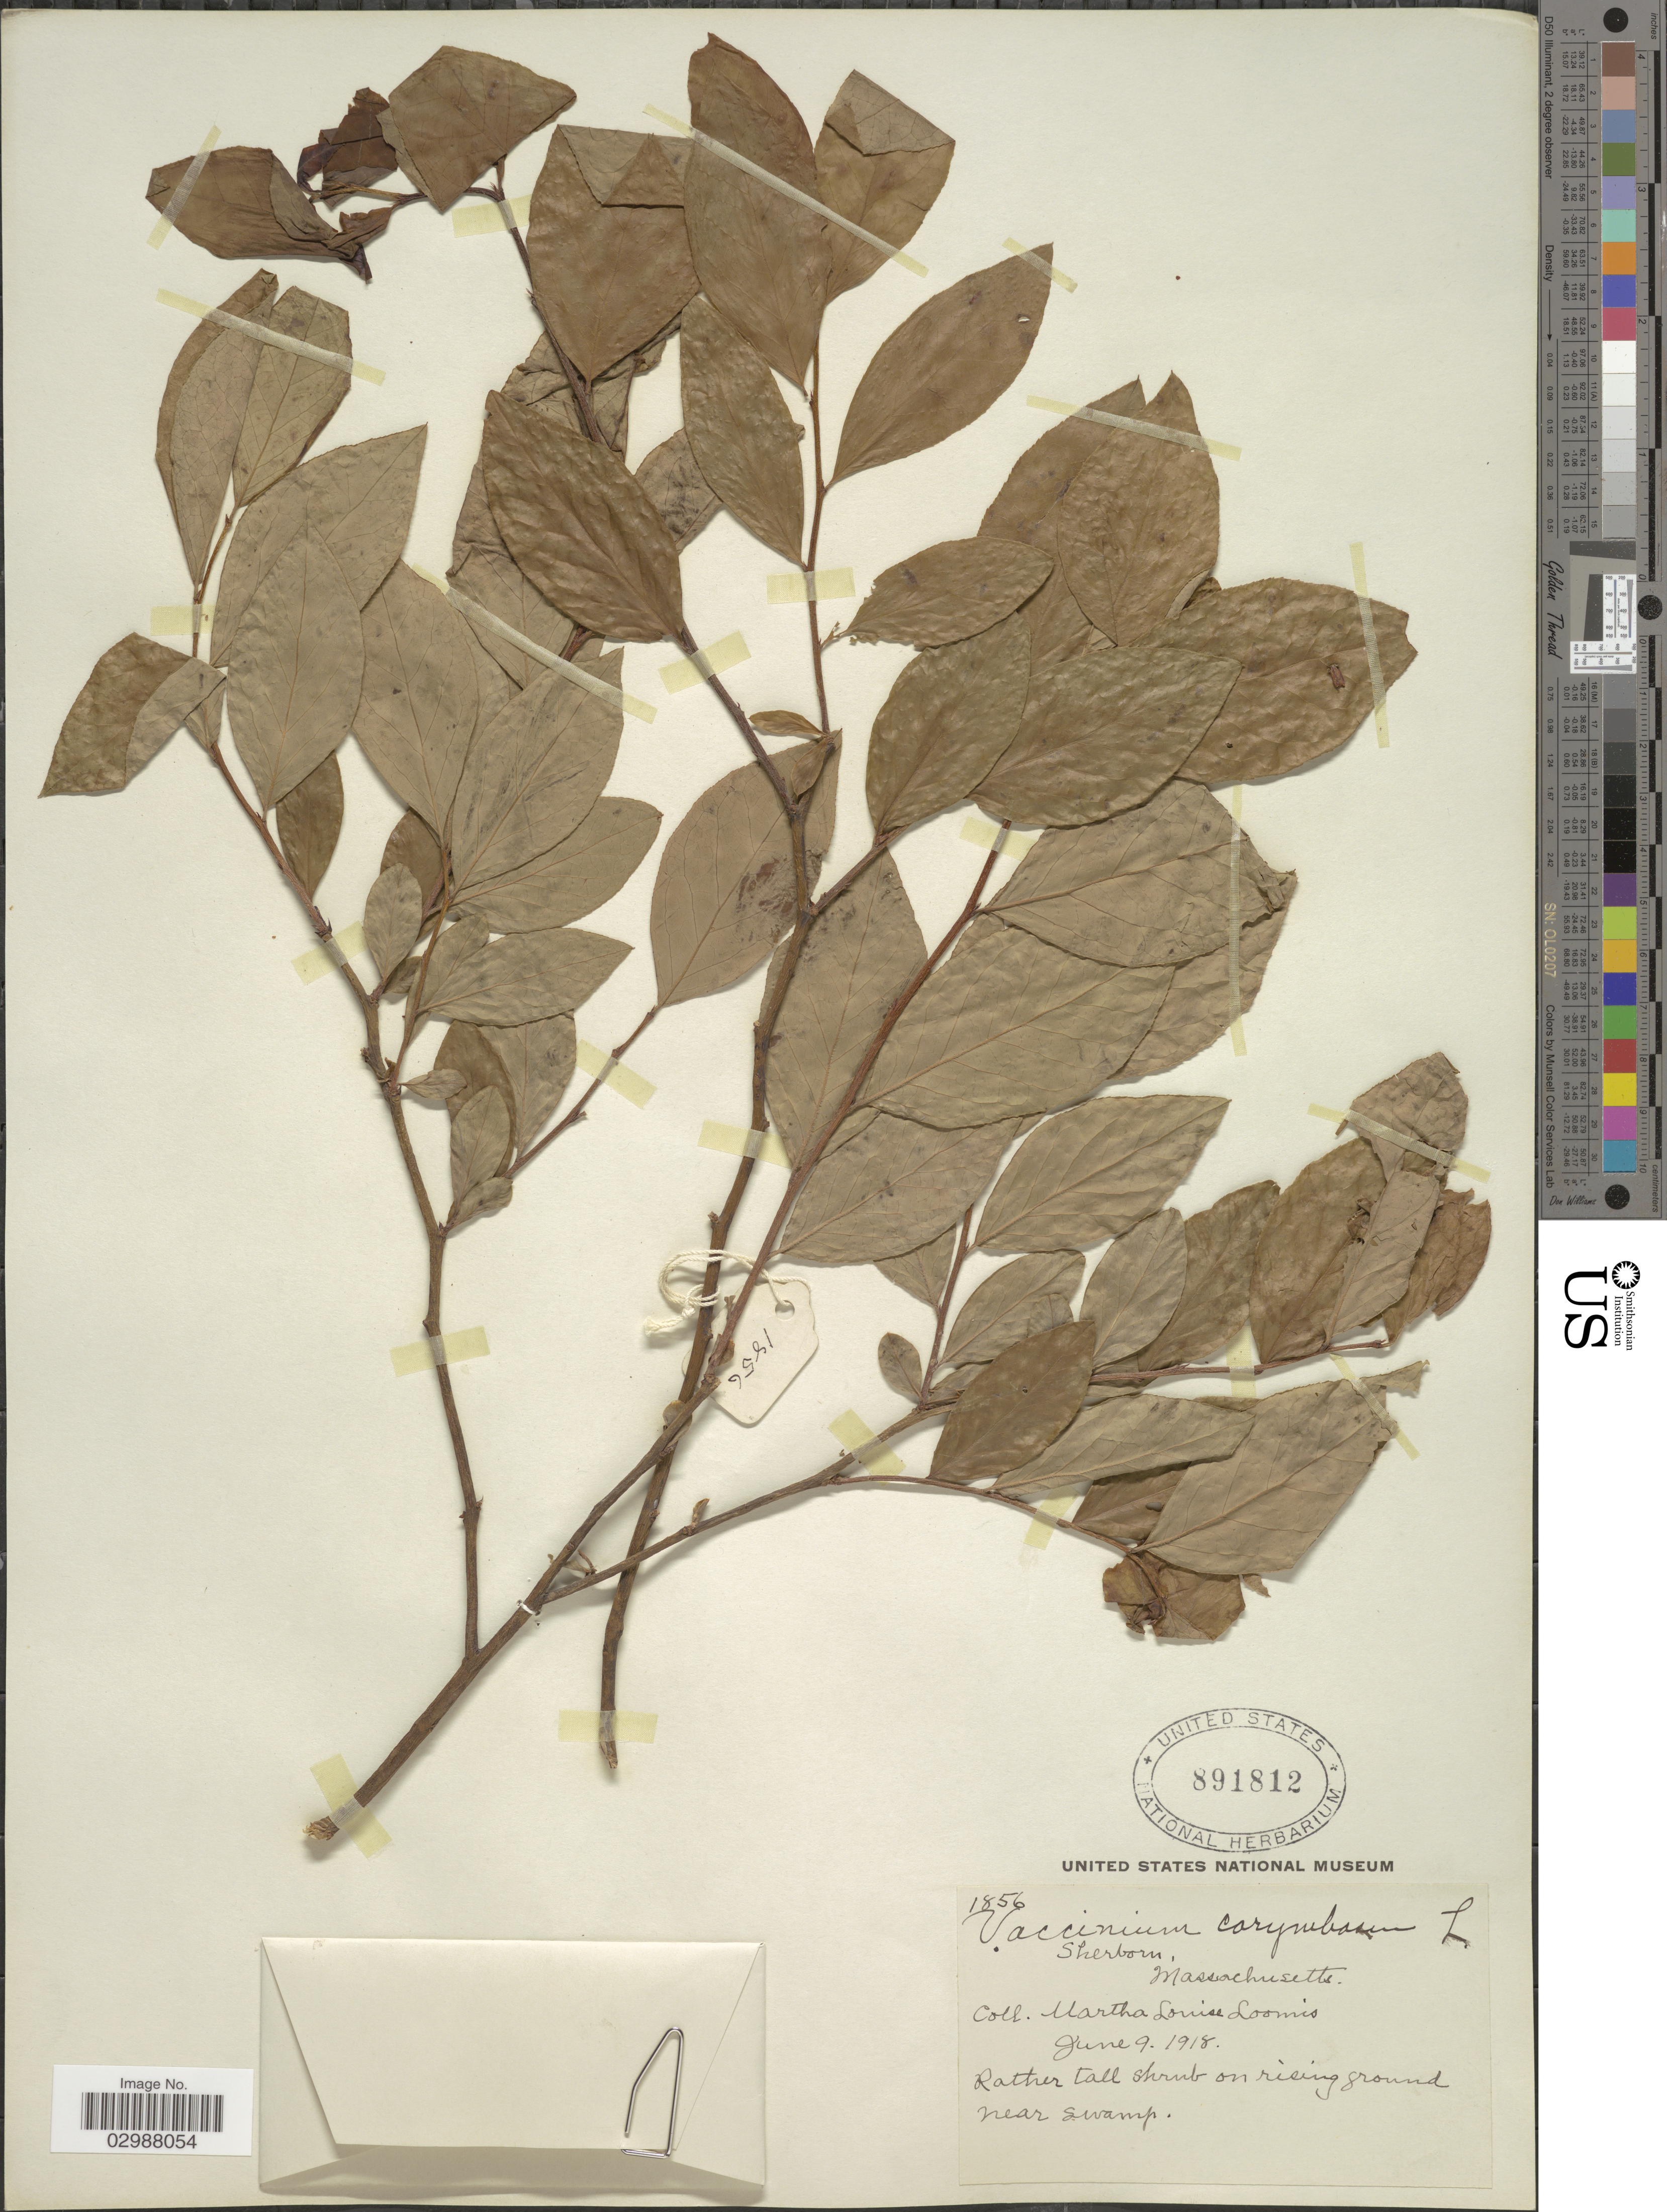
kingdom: Plantae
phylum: Tracheophyta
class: Magnoliopsida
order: Ericales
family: Ericaceae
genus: Vaccinium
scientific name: Vaccinium corymbosum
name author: L.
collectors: M. L. Loomis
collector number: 1856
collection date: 1918-06-09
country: United States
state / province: Massachusetts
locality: Sherborn.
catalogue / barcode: US 891812